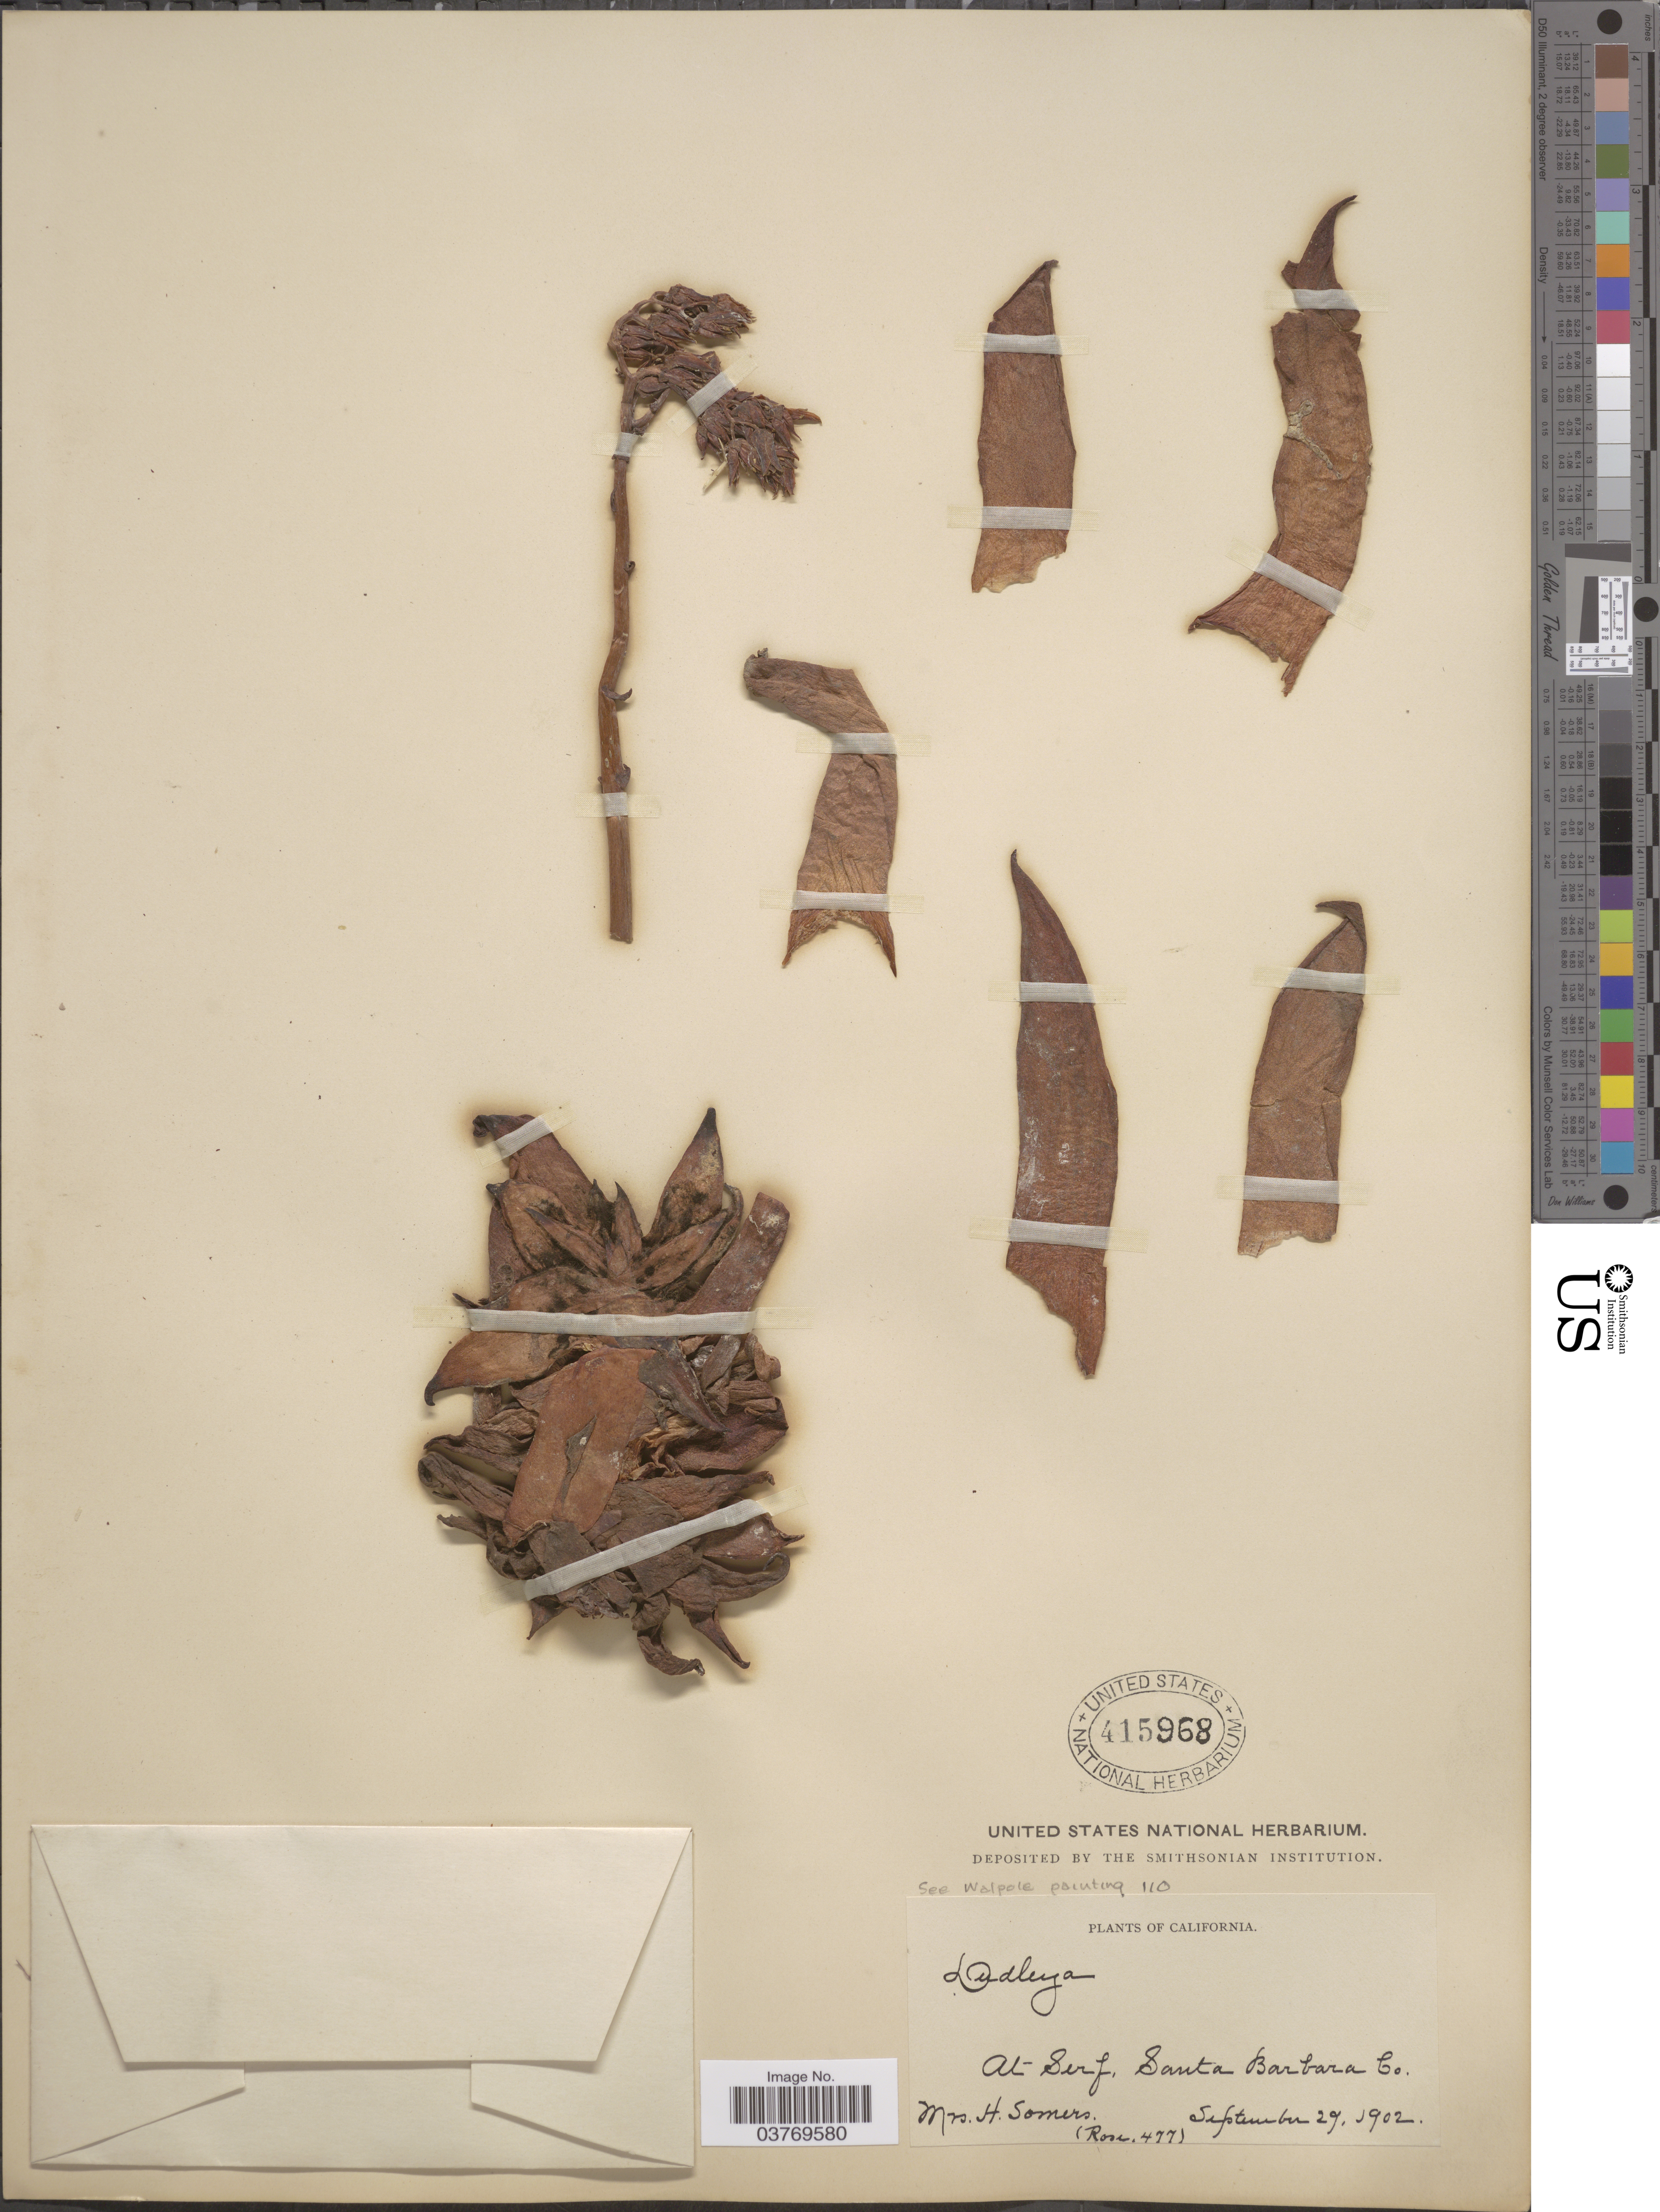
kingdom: Plantae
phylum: Tracheophyta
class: Magnoliopsida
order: Saxifragales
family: Crassulaceae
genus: Dudleya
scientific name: Dudleya caespitosa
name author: (Haw.) Britton & Rose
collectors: H. Somers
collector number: Rose477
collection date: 1902-09-29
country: United States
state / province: California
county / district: Santa Barbara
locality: At Serf, Santa Barbara Co.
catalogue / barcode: US 415968